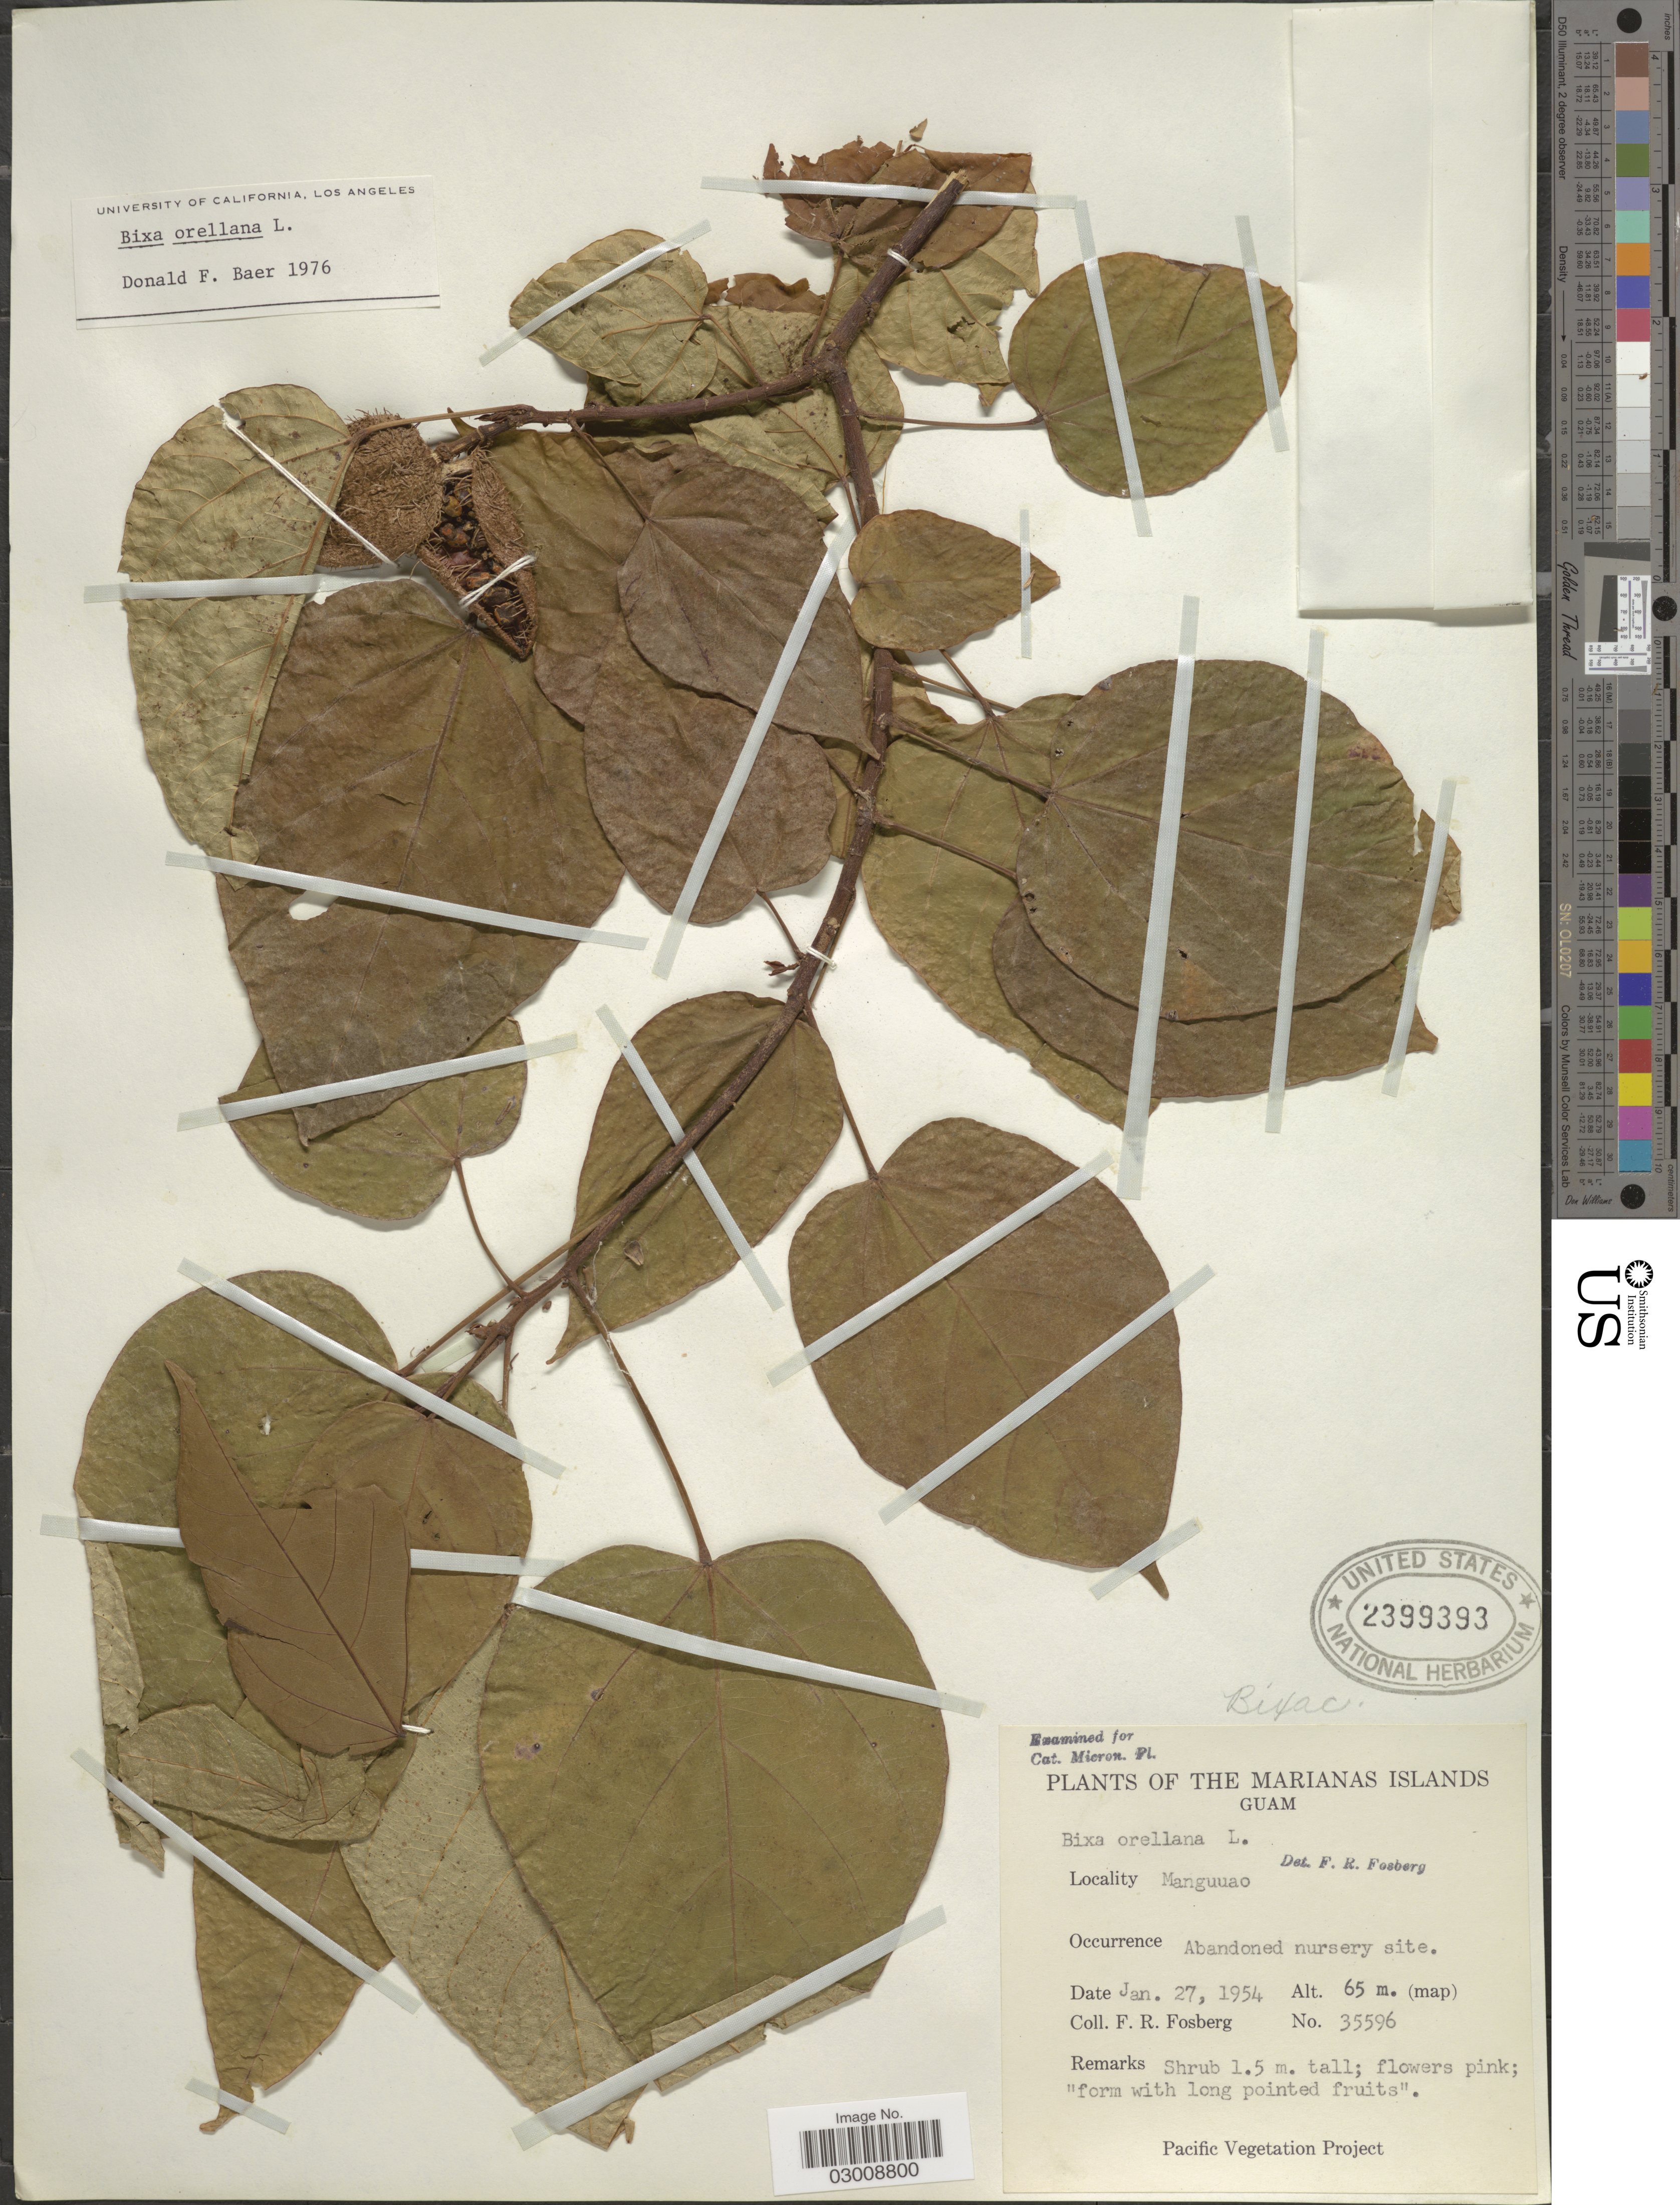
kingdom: Plantae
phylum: Tracheophyta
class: Magnoliopsida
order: Malvales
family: Bixaceae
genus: Bixa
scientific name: Bixa orellana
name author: L.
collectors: F. R. Fosberg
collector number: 35596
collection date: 1954-01-27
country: Guam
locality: The Marianas Islands. Manguuao. Abandoned nursery site.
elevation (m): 65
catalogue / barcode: US 2399393